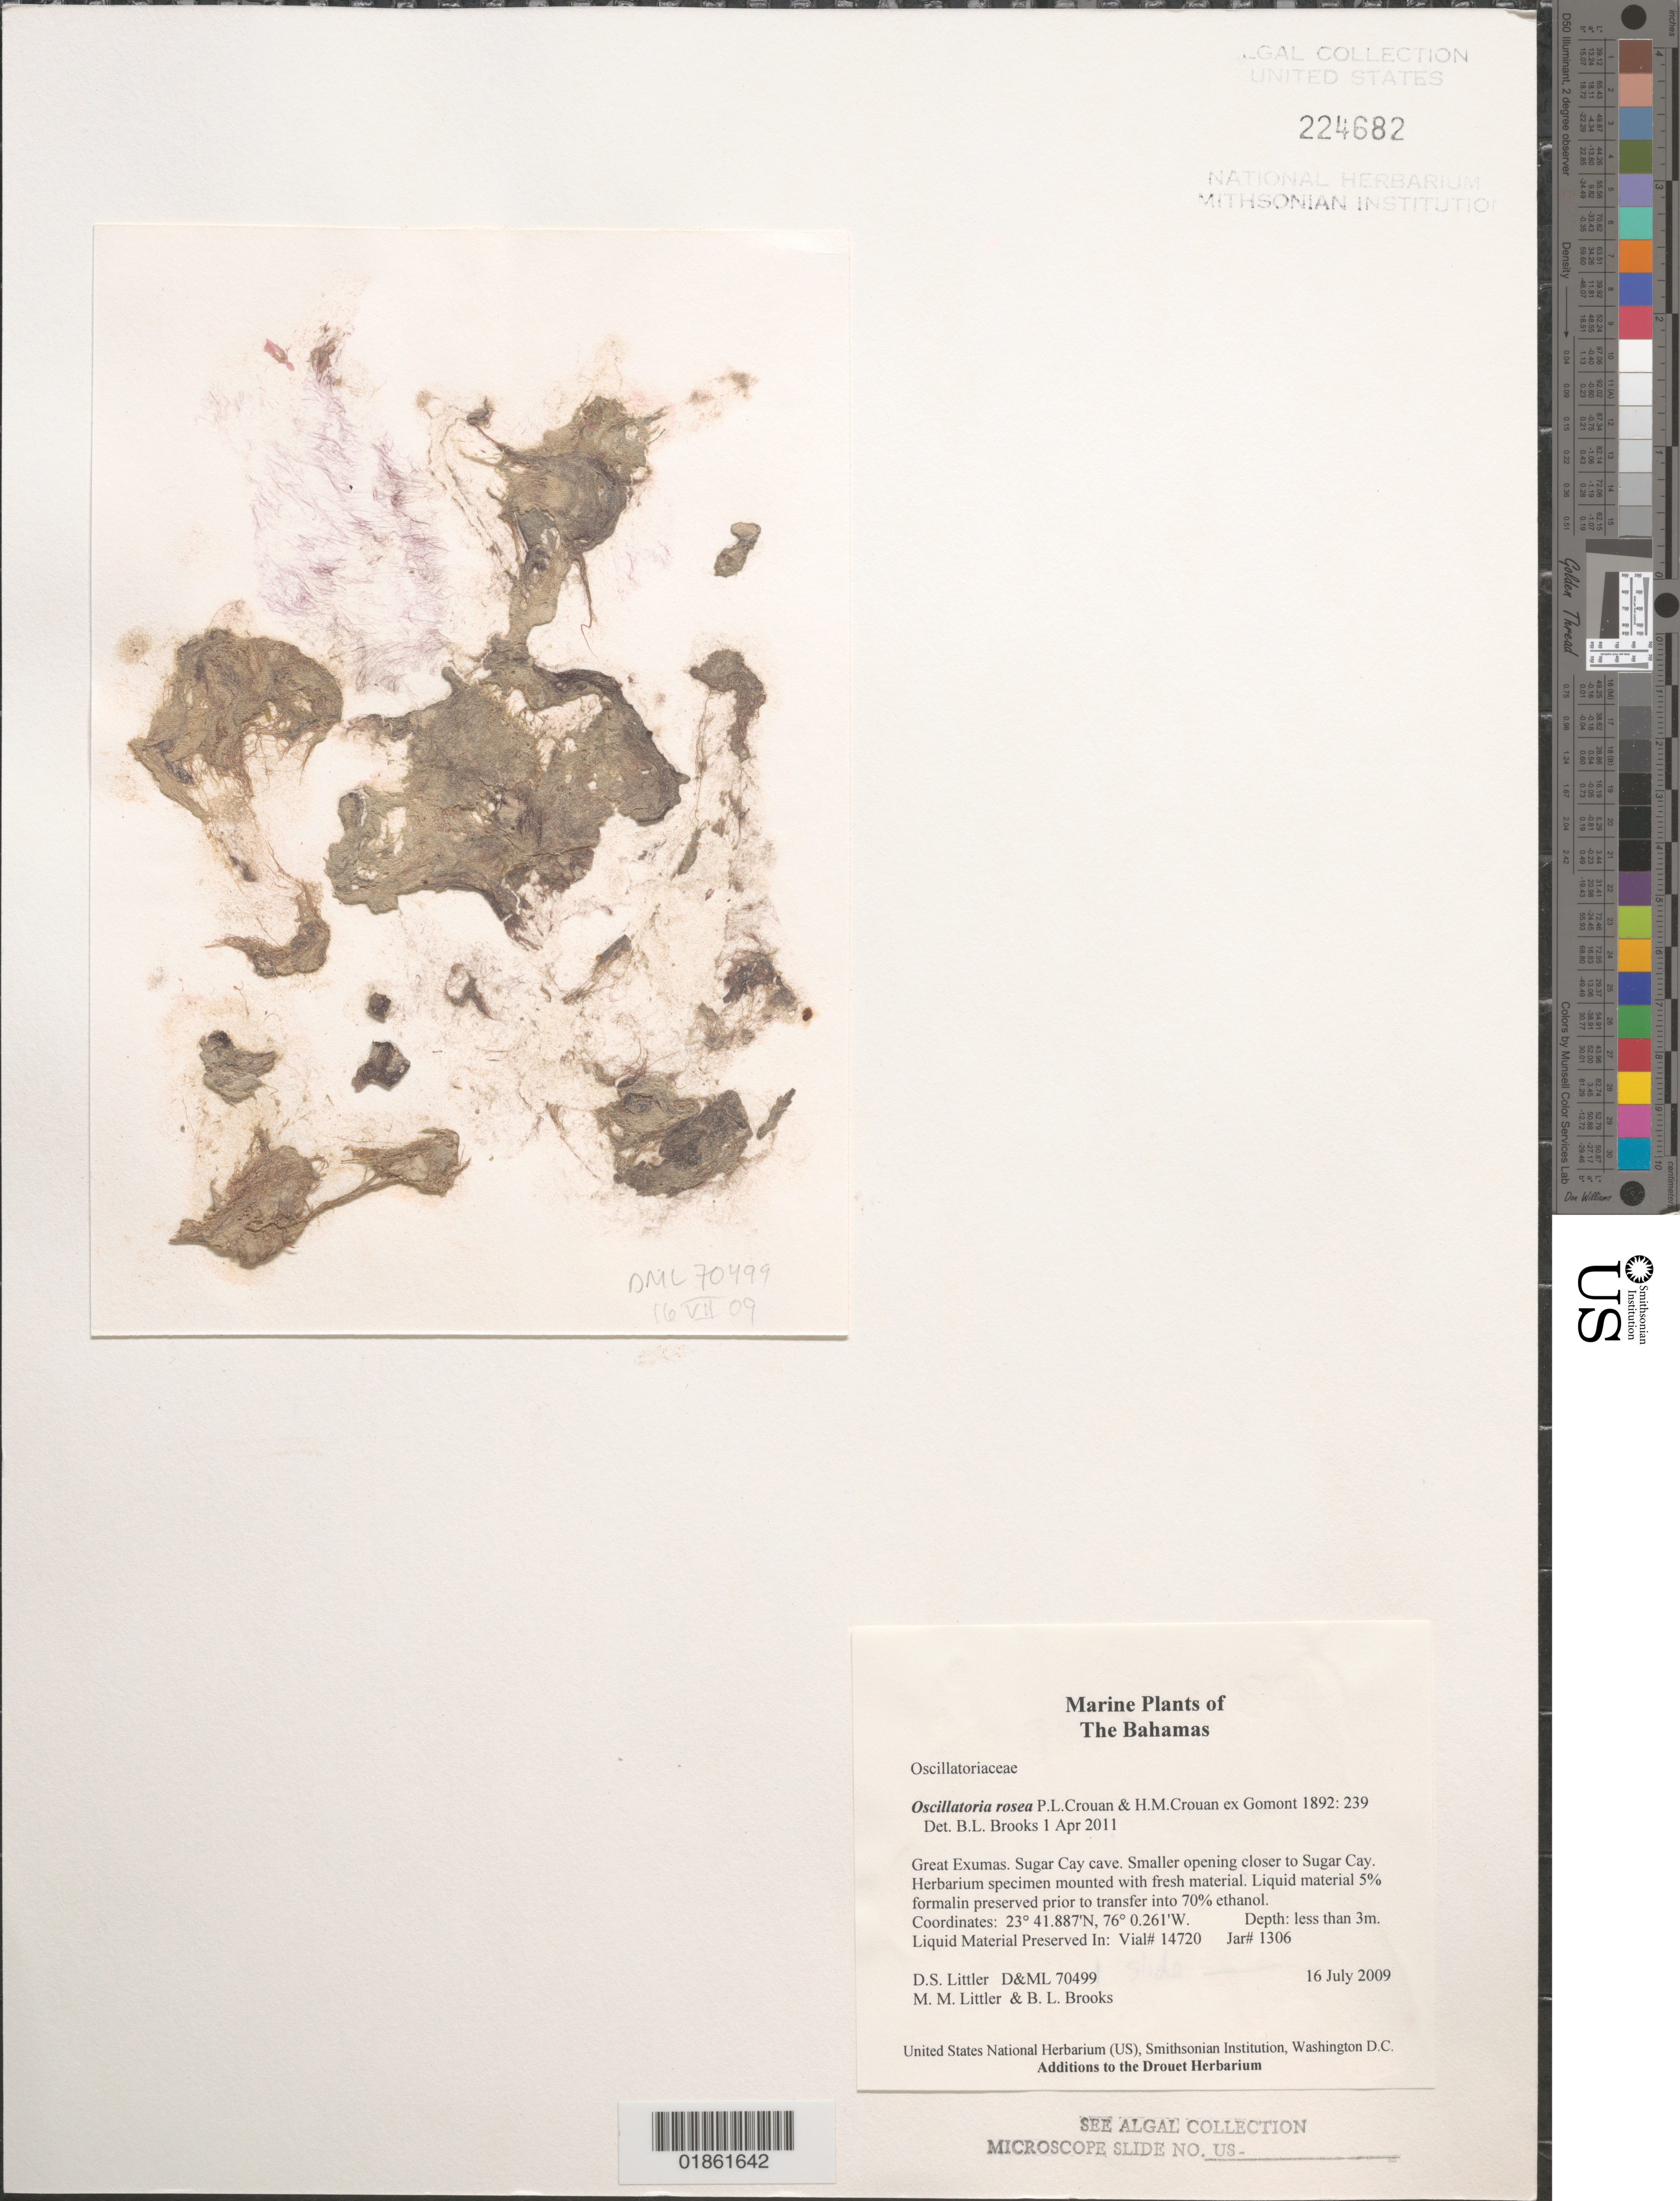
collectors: D. S. Littler & M. M. Littler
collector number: D&ML 70499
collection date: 2009-07-16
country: Bahamas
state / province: Exuma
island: Sugar Cay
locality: Exumas. Sugar Cay. Blue Holes.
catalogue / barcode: US 224682